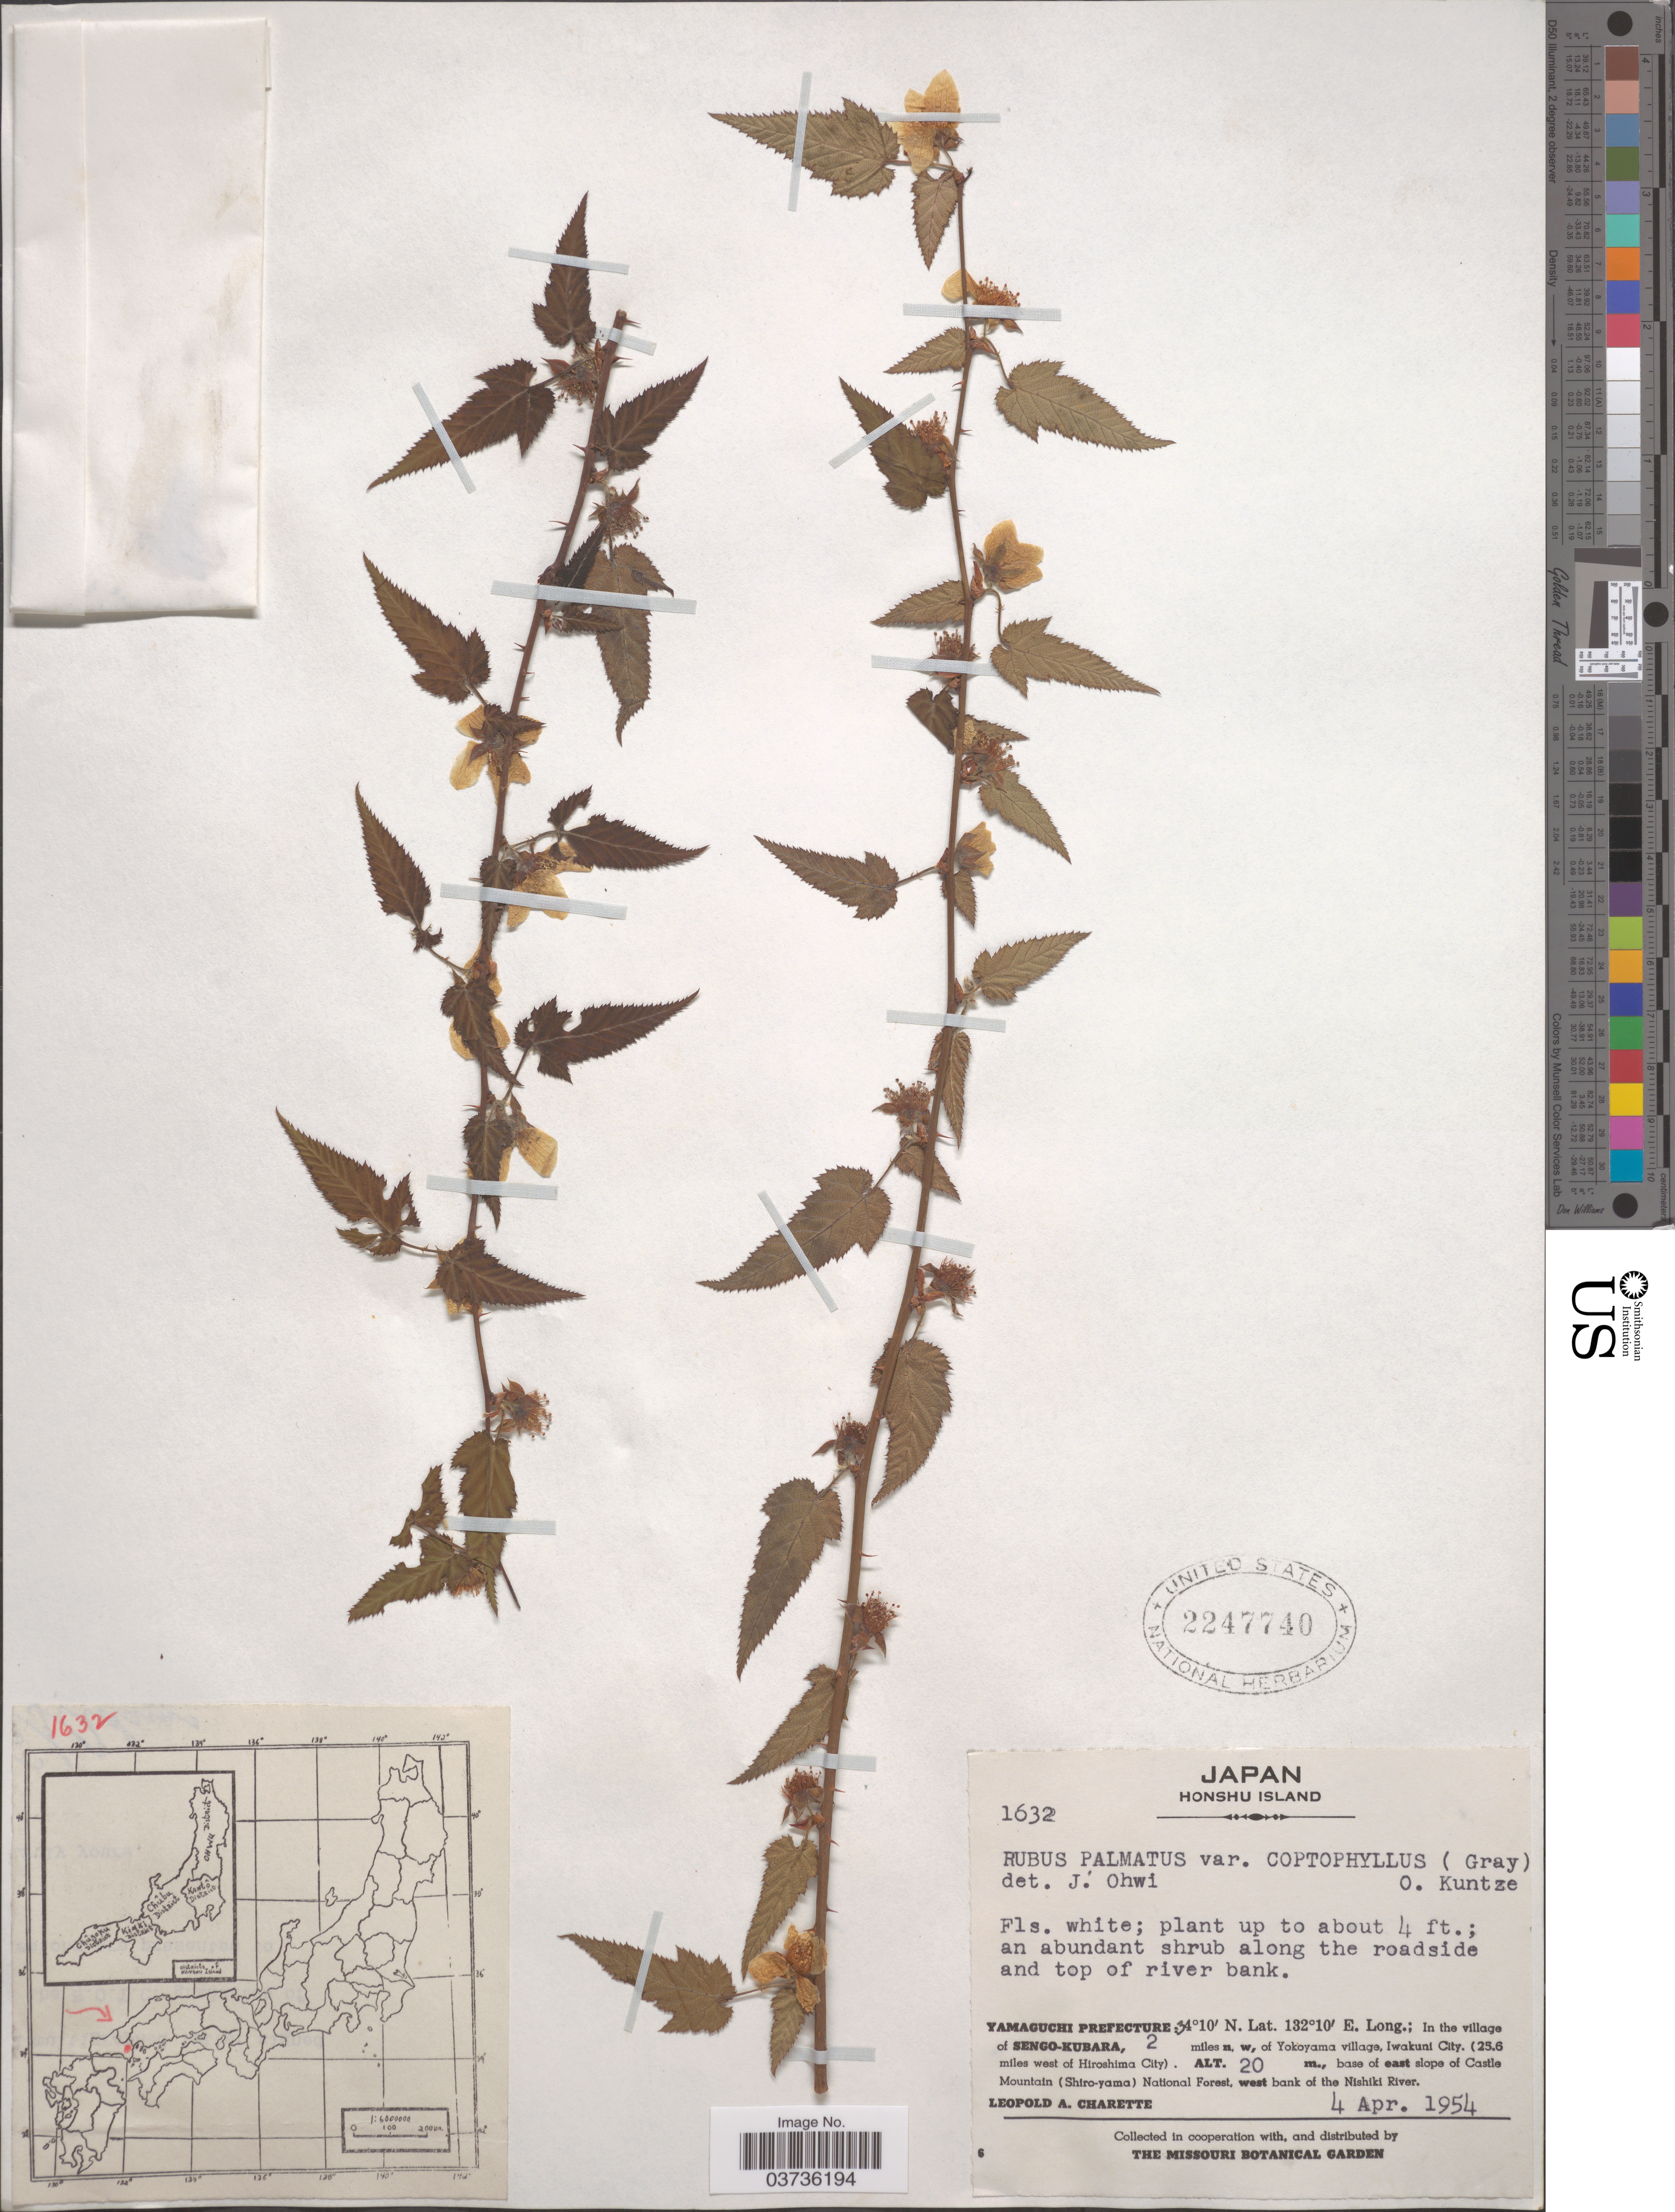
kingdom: Plantae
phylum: Tracheophyta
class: Magnoliopsida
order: Rosales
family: Rosaceae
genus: Rubus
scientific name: Rubus palmatus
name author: Thunb.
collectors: L. A. Charette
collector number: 1632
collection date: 1954-04-04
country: Japan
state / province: Yamaguti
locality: Honshu Island. Yamaguchi Prefecture: In the village of Sengo-Kubara, 2 miles n.w. of Yokoyama village, Iwakuni City. (25.6 miles west of Hiroshima City). Base of east slope of Castle Mountain (Shiro-yama) National Forest, west bank of the Nishiki River.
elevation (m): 20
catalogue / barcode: US 2247740